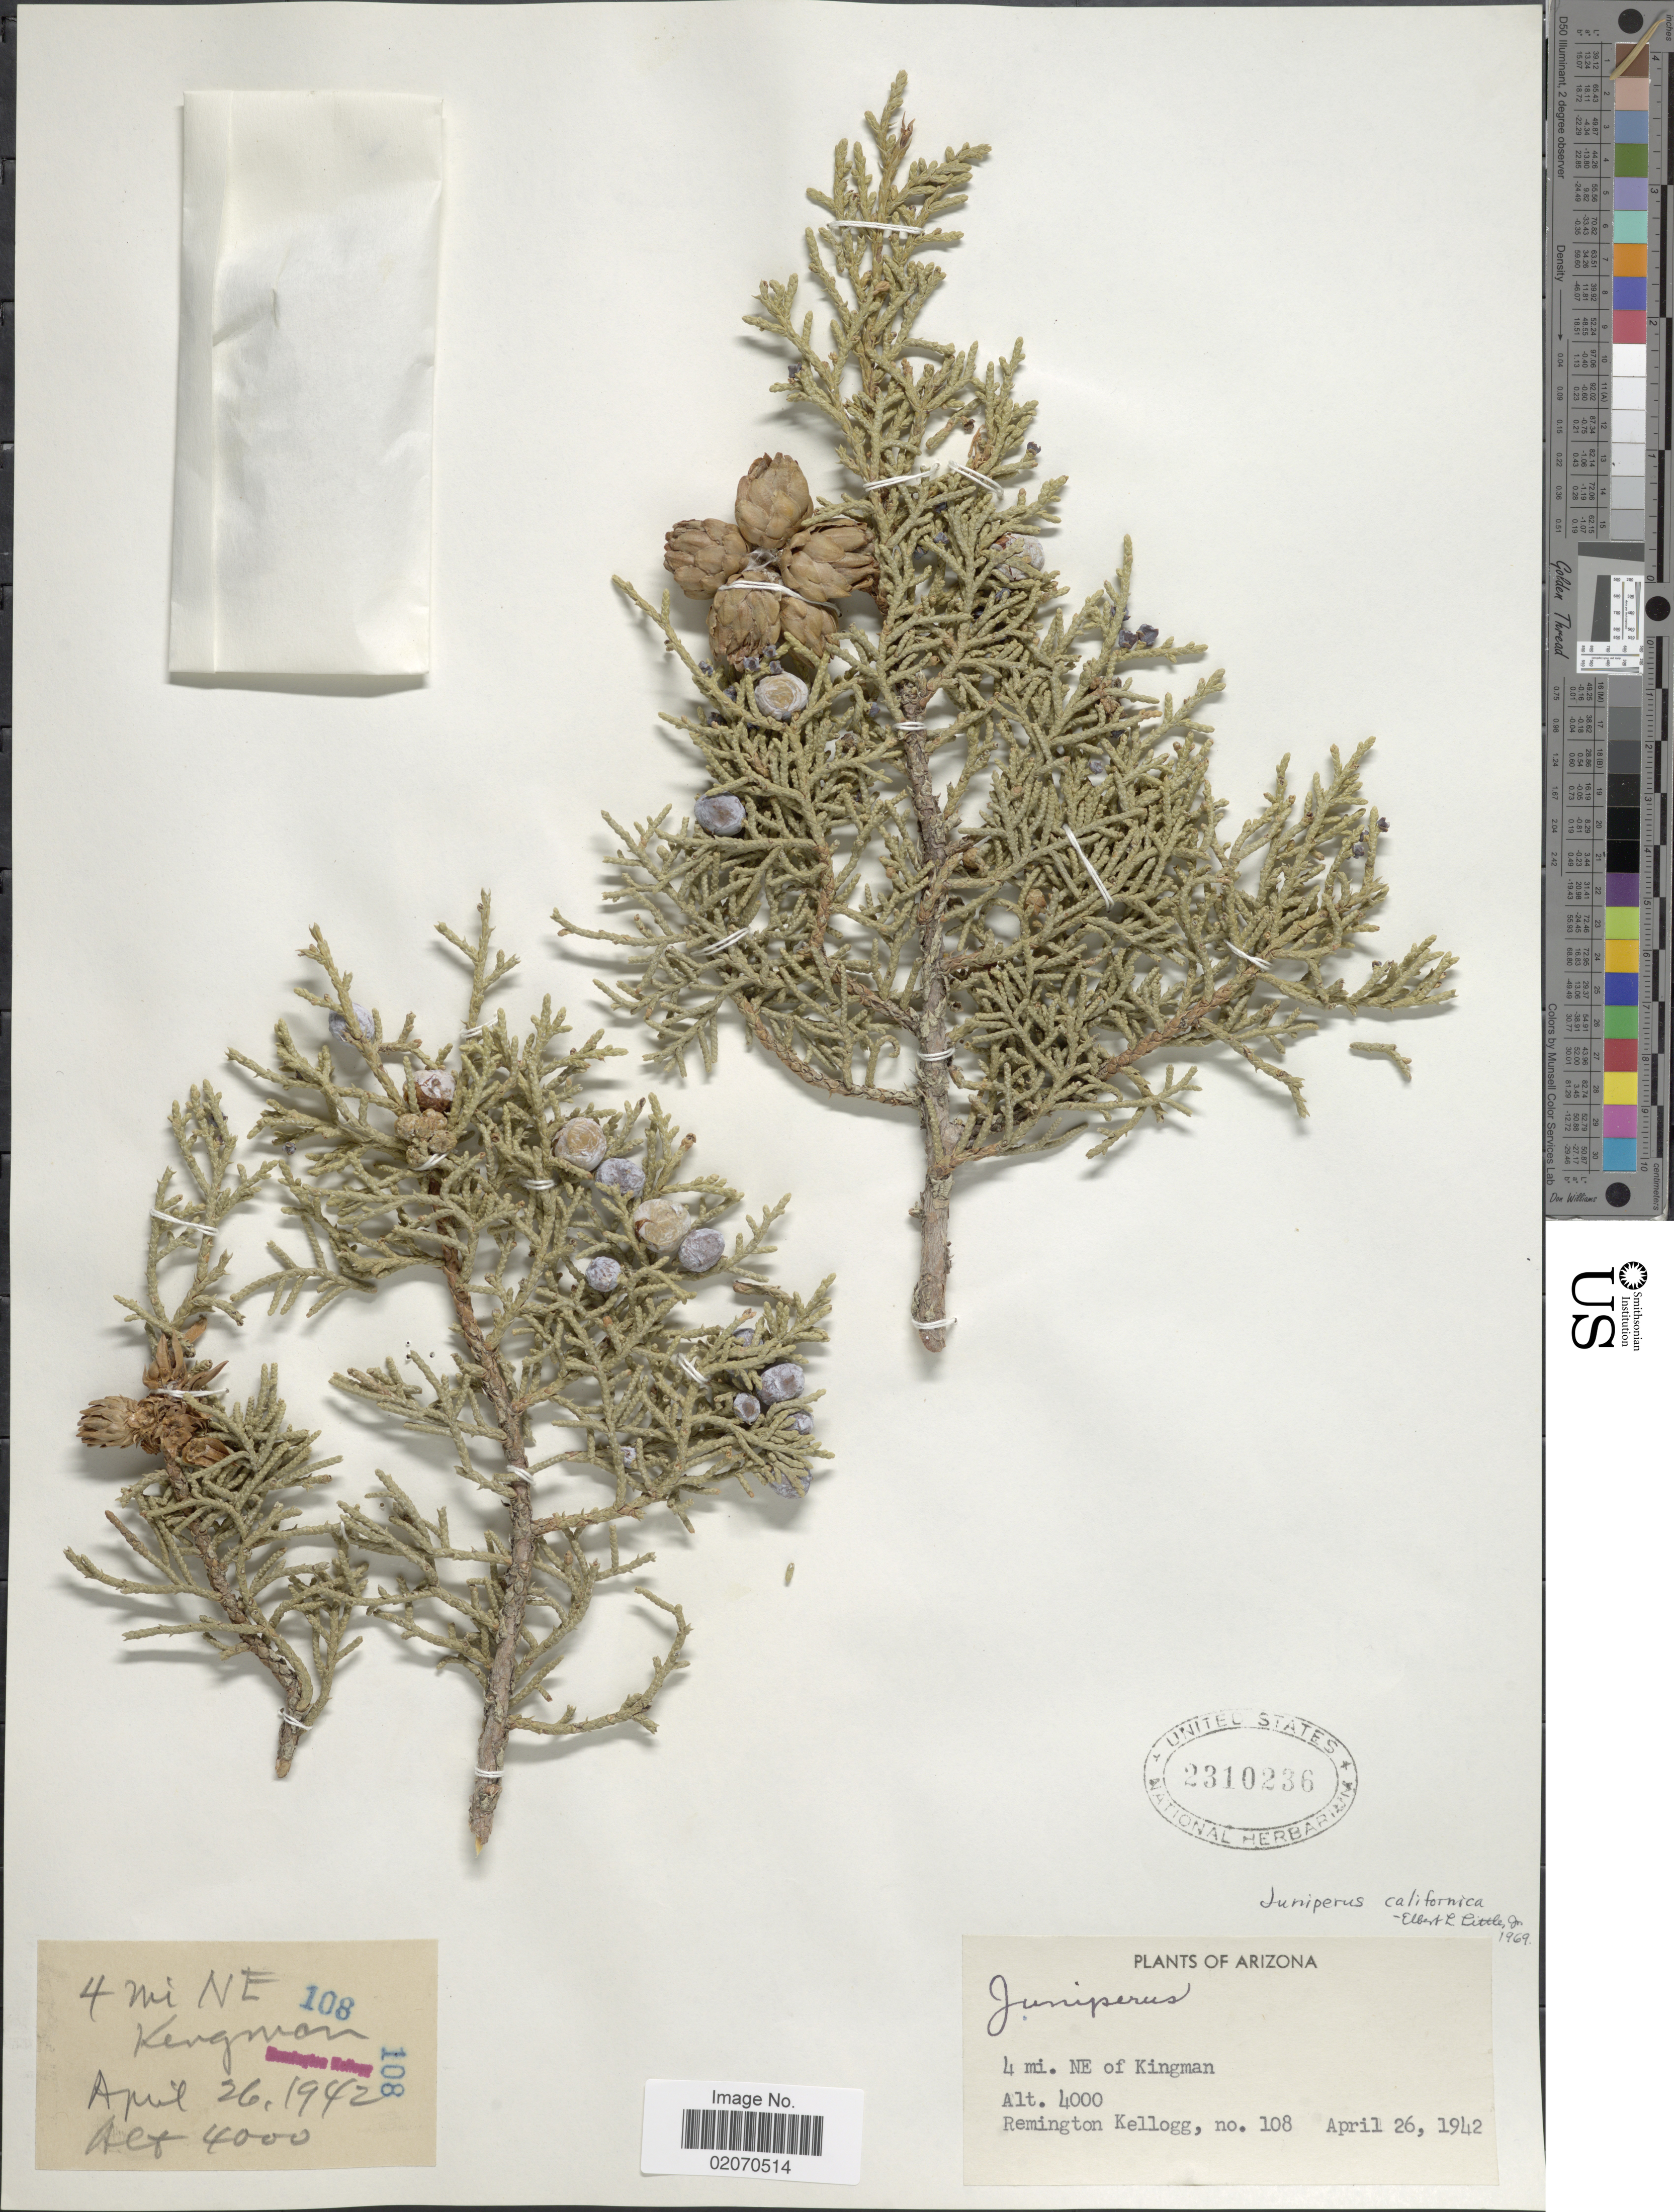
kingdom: Plantae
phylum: Tracheophyta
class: Pinopsida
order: Pinales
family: Cupressaceae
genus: Juniperus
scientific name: Juniperus californica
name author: Carrière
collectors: R. Kellogg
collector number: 108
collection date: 1942-04-26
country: United States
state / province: Arizona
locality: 4 mi. NE of Kingman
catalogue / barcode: US 2310236